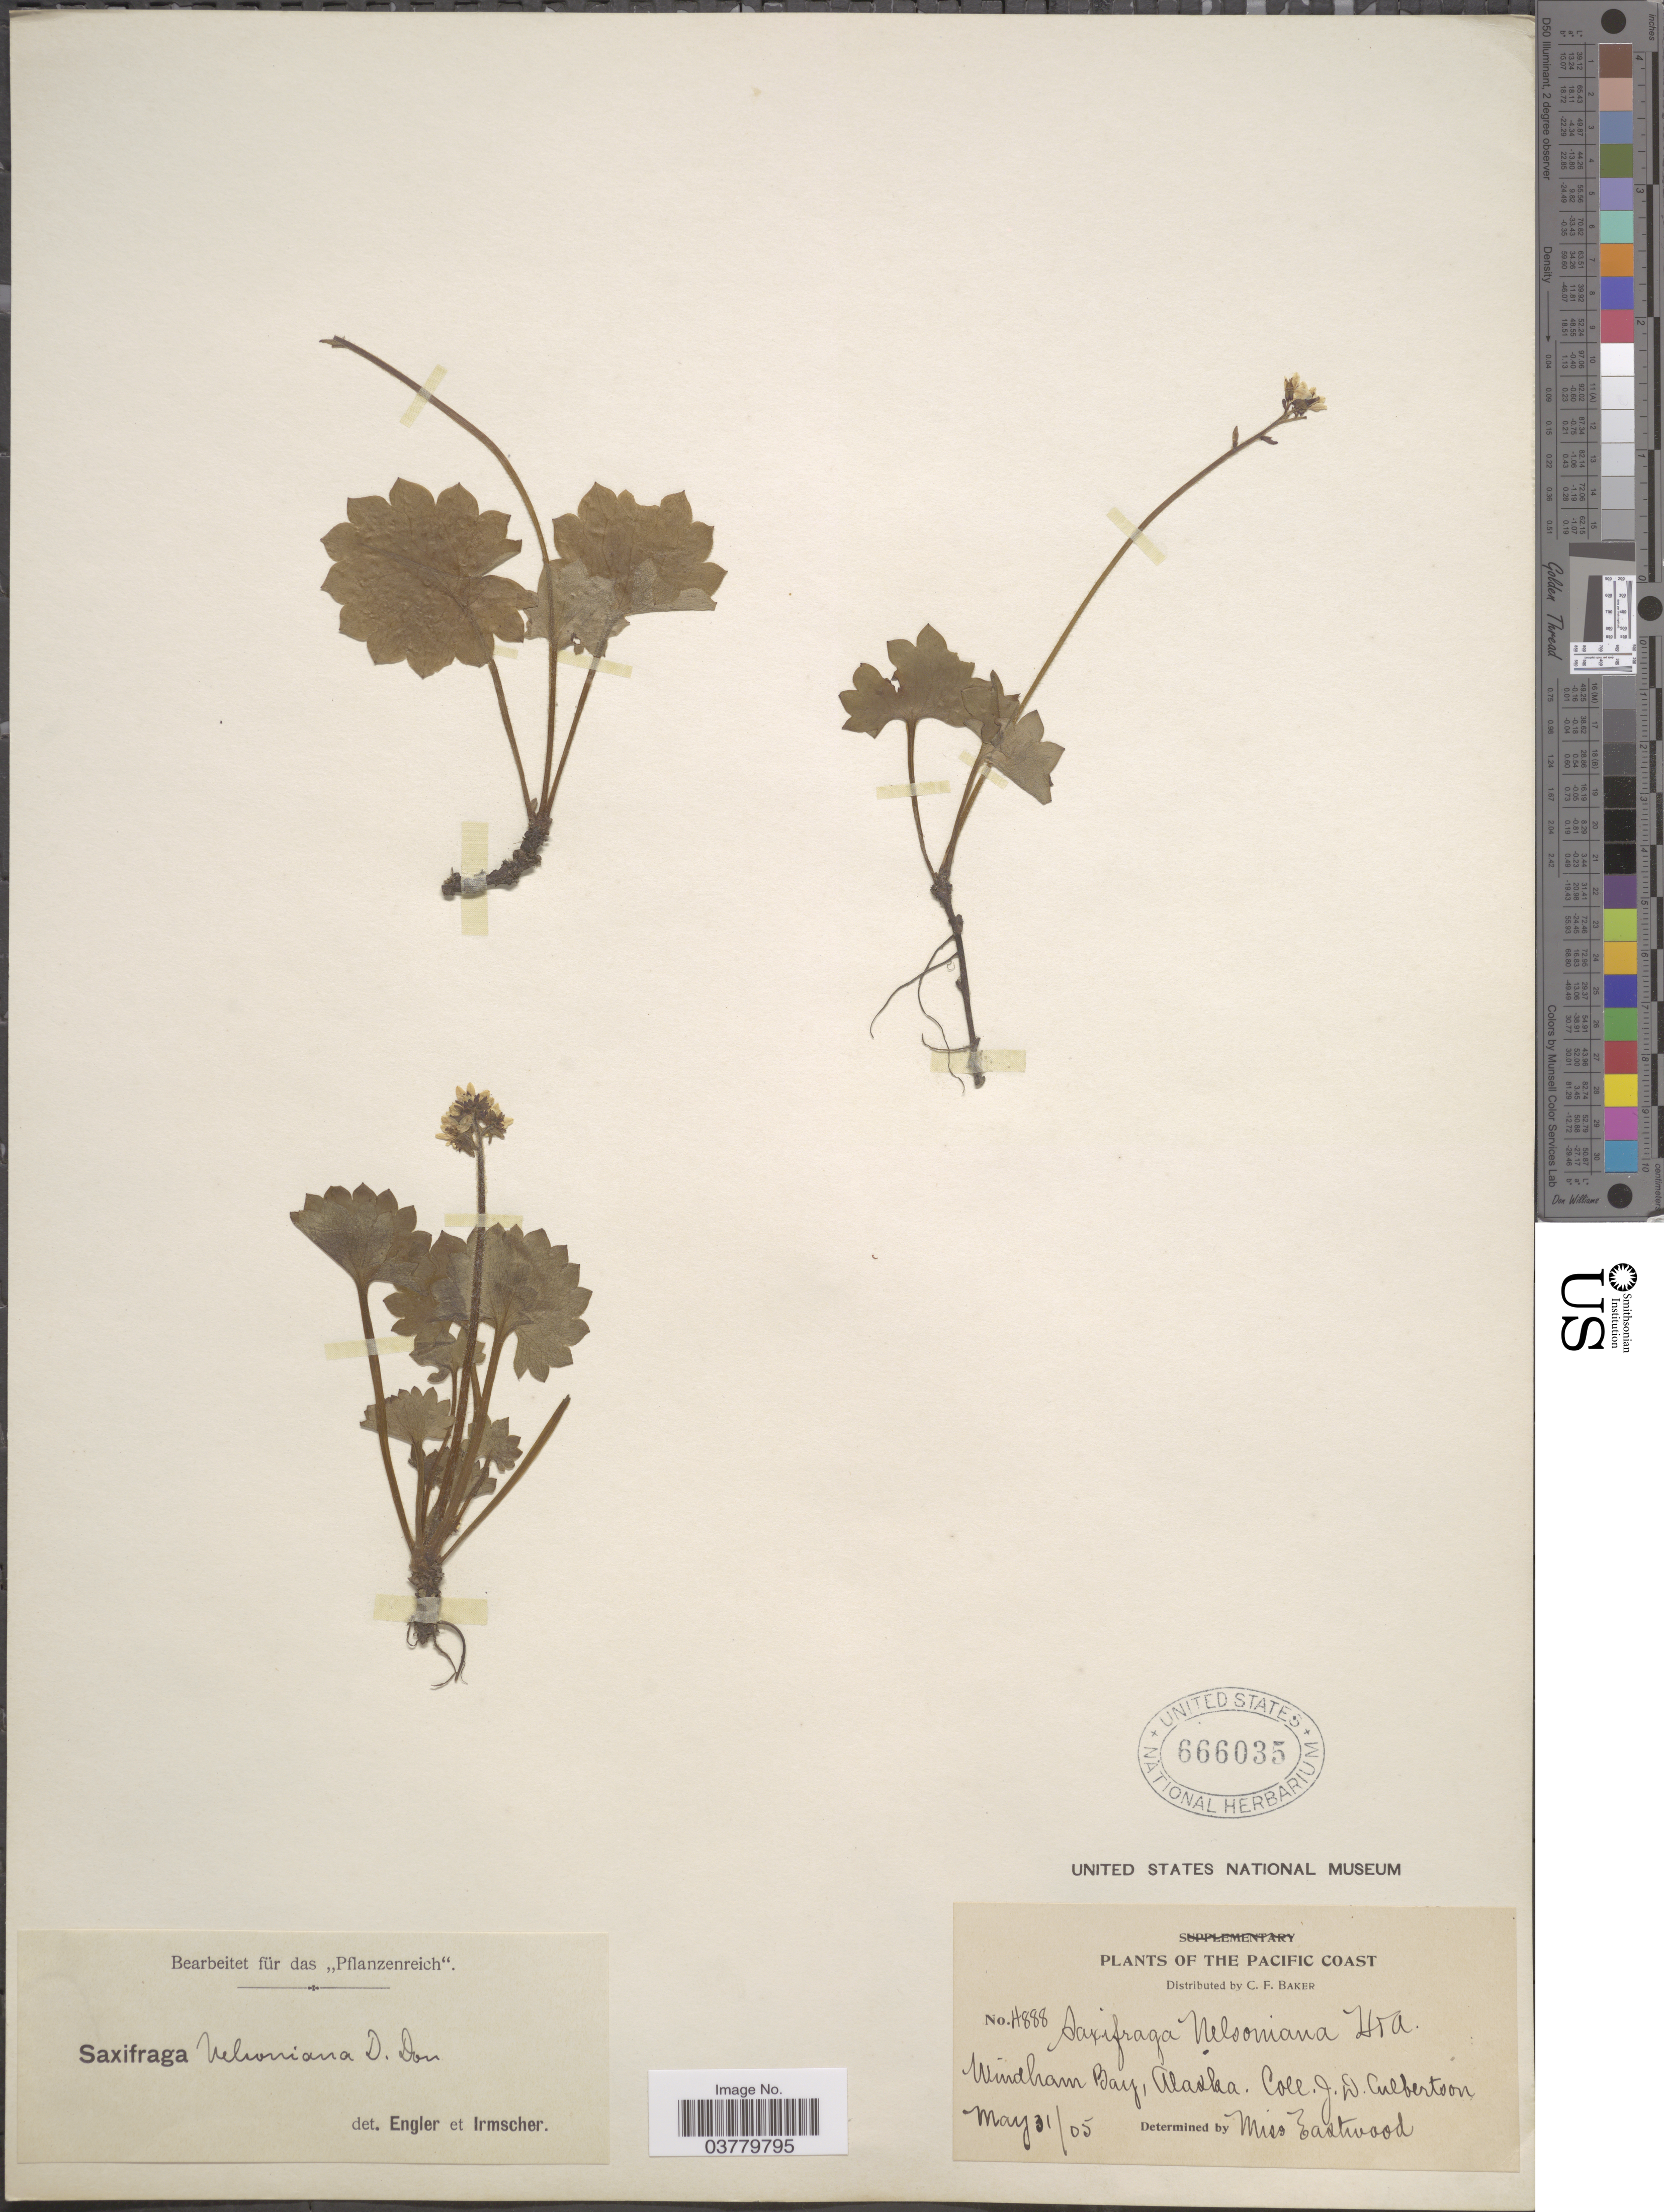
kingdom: Plantae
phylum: Tracheophyta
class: Magnoliopsida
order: Saxifragales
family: Saxifragaceae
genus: Micranthes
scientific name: Micranthes nelsoniana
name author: (D. Don) Small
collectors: J. Culbertson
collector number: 4888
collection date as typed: Transcribed d/m/y: 31/5/5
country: United States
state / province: Alaska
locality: The Pacific Coast. Windham Bay.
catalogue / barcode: US 666035